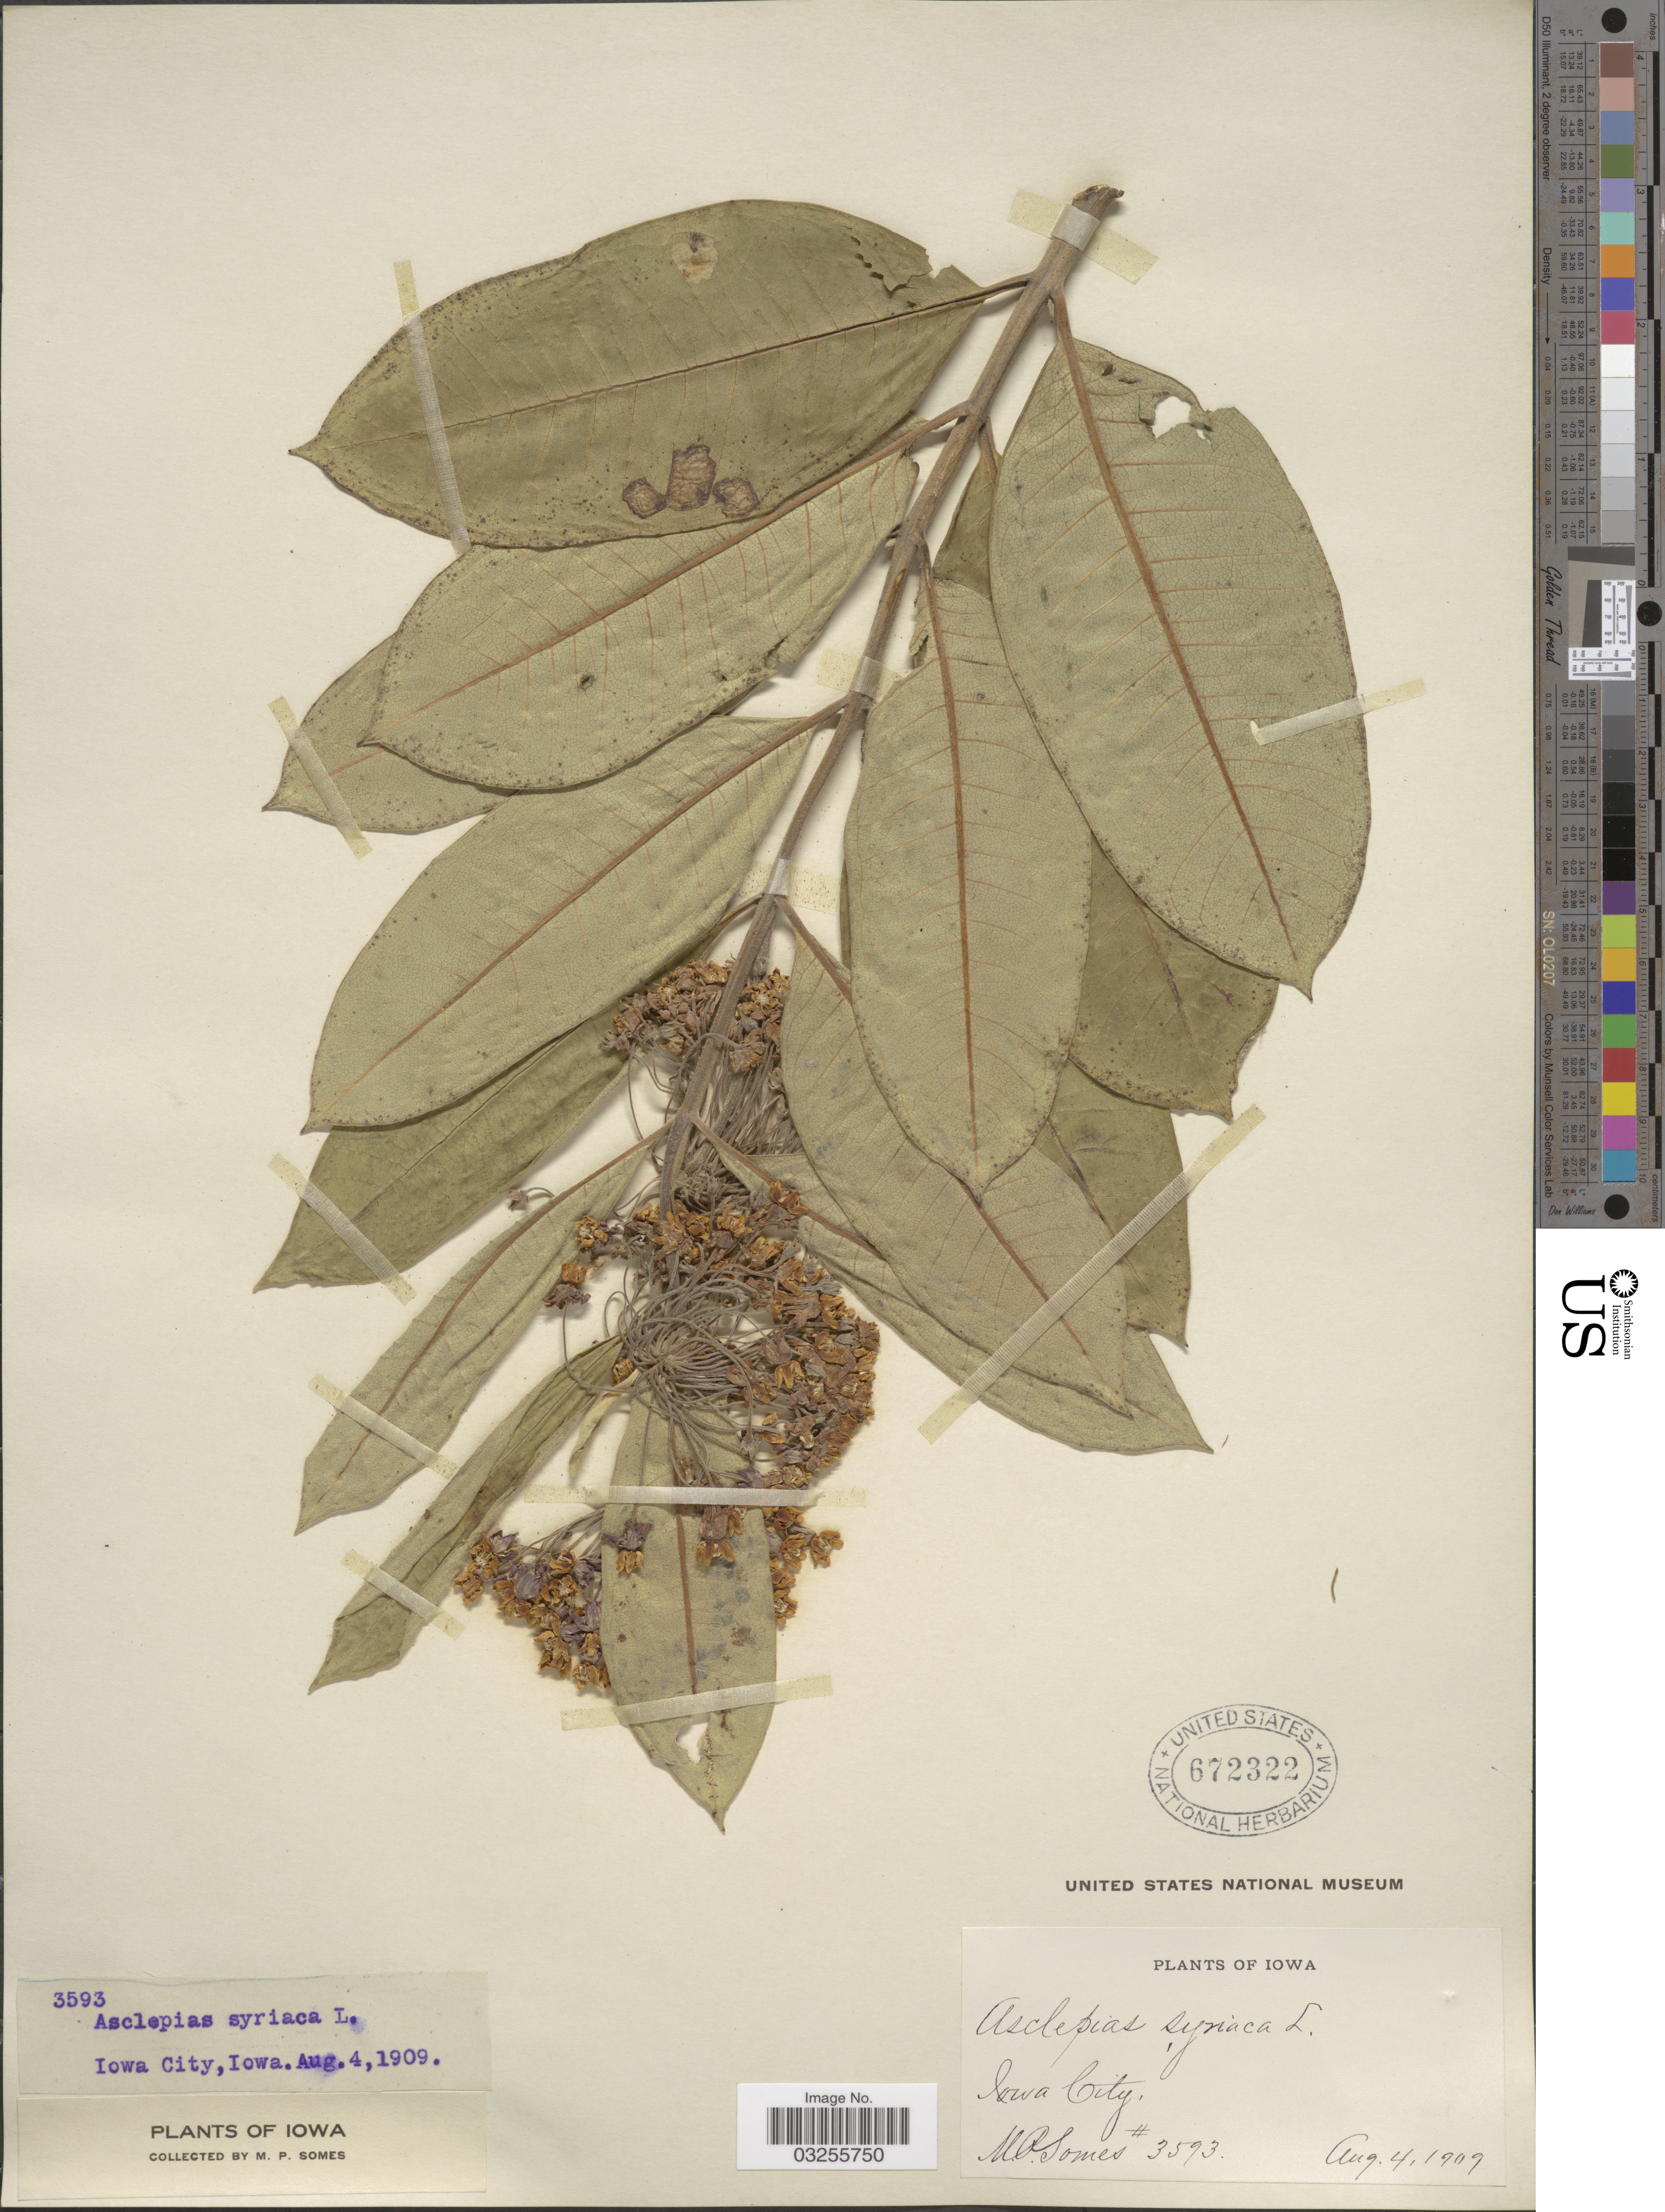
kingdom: Plantae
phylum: Tracheophyta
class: Magnoliopsida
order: Gentianales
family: Apocynaceae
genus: Asclepias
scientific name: Asclepias syriaca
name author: L.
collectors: M. Somes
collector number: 3593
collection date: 1909-08-04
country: United States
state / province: Iowa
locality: Iowa City.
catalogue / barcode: US 672322